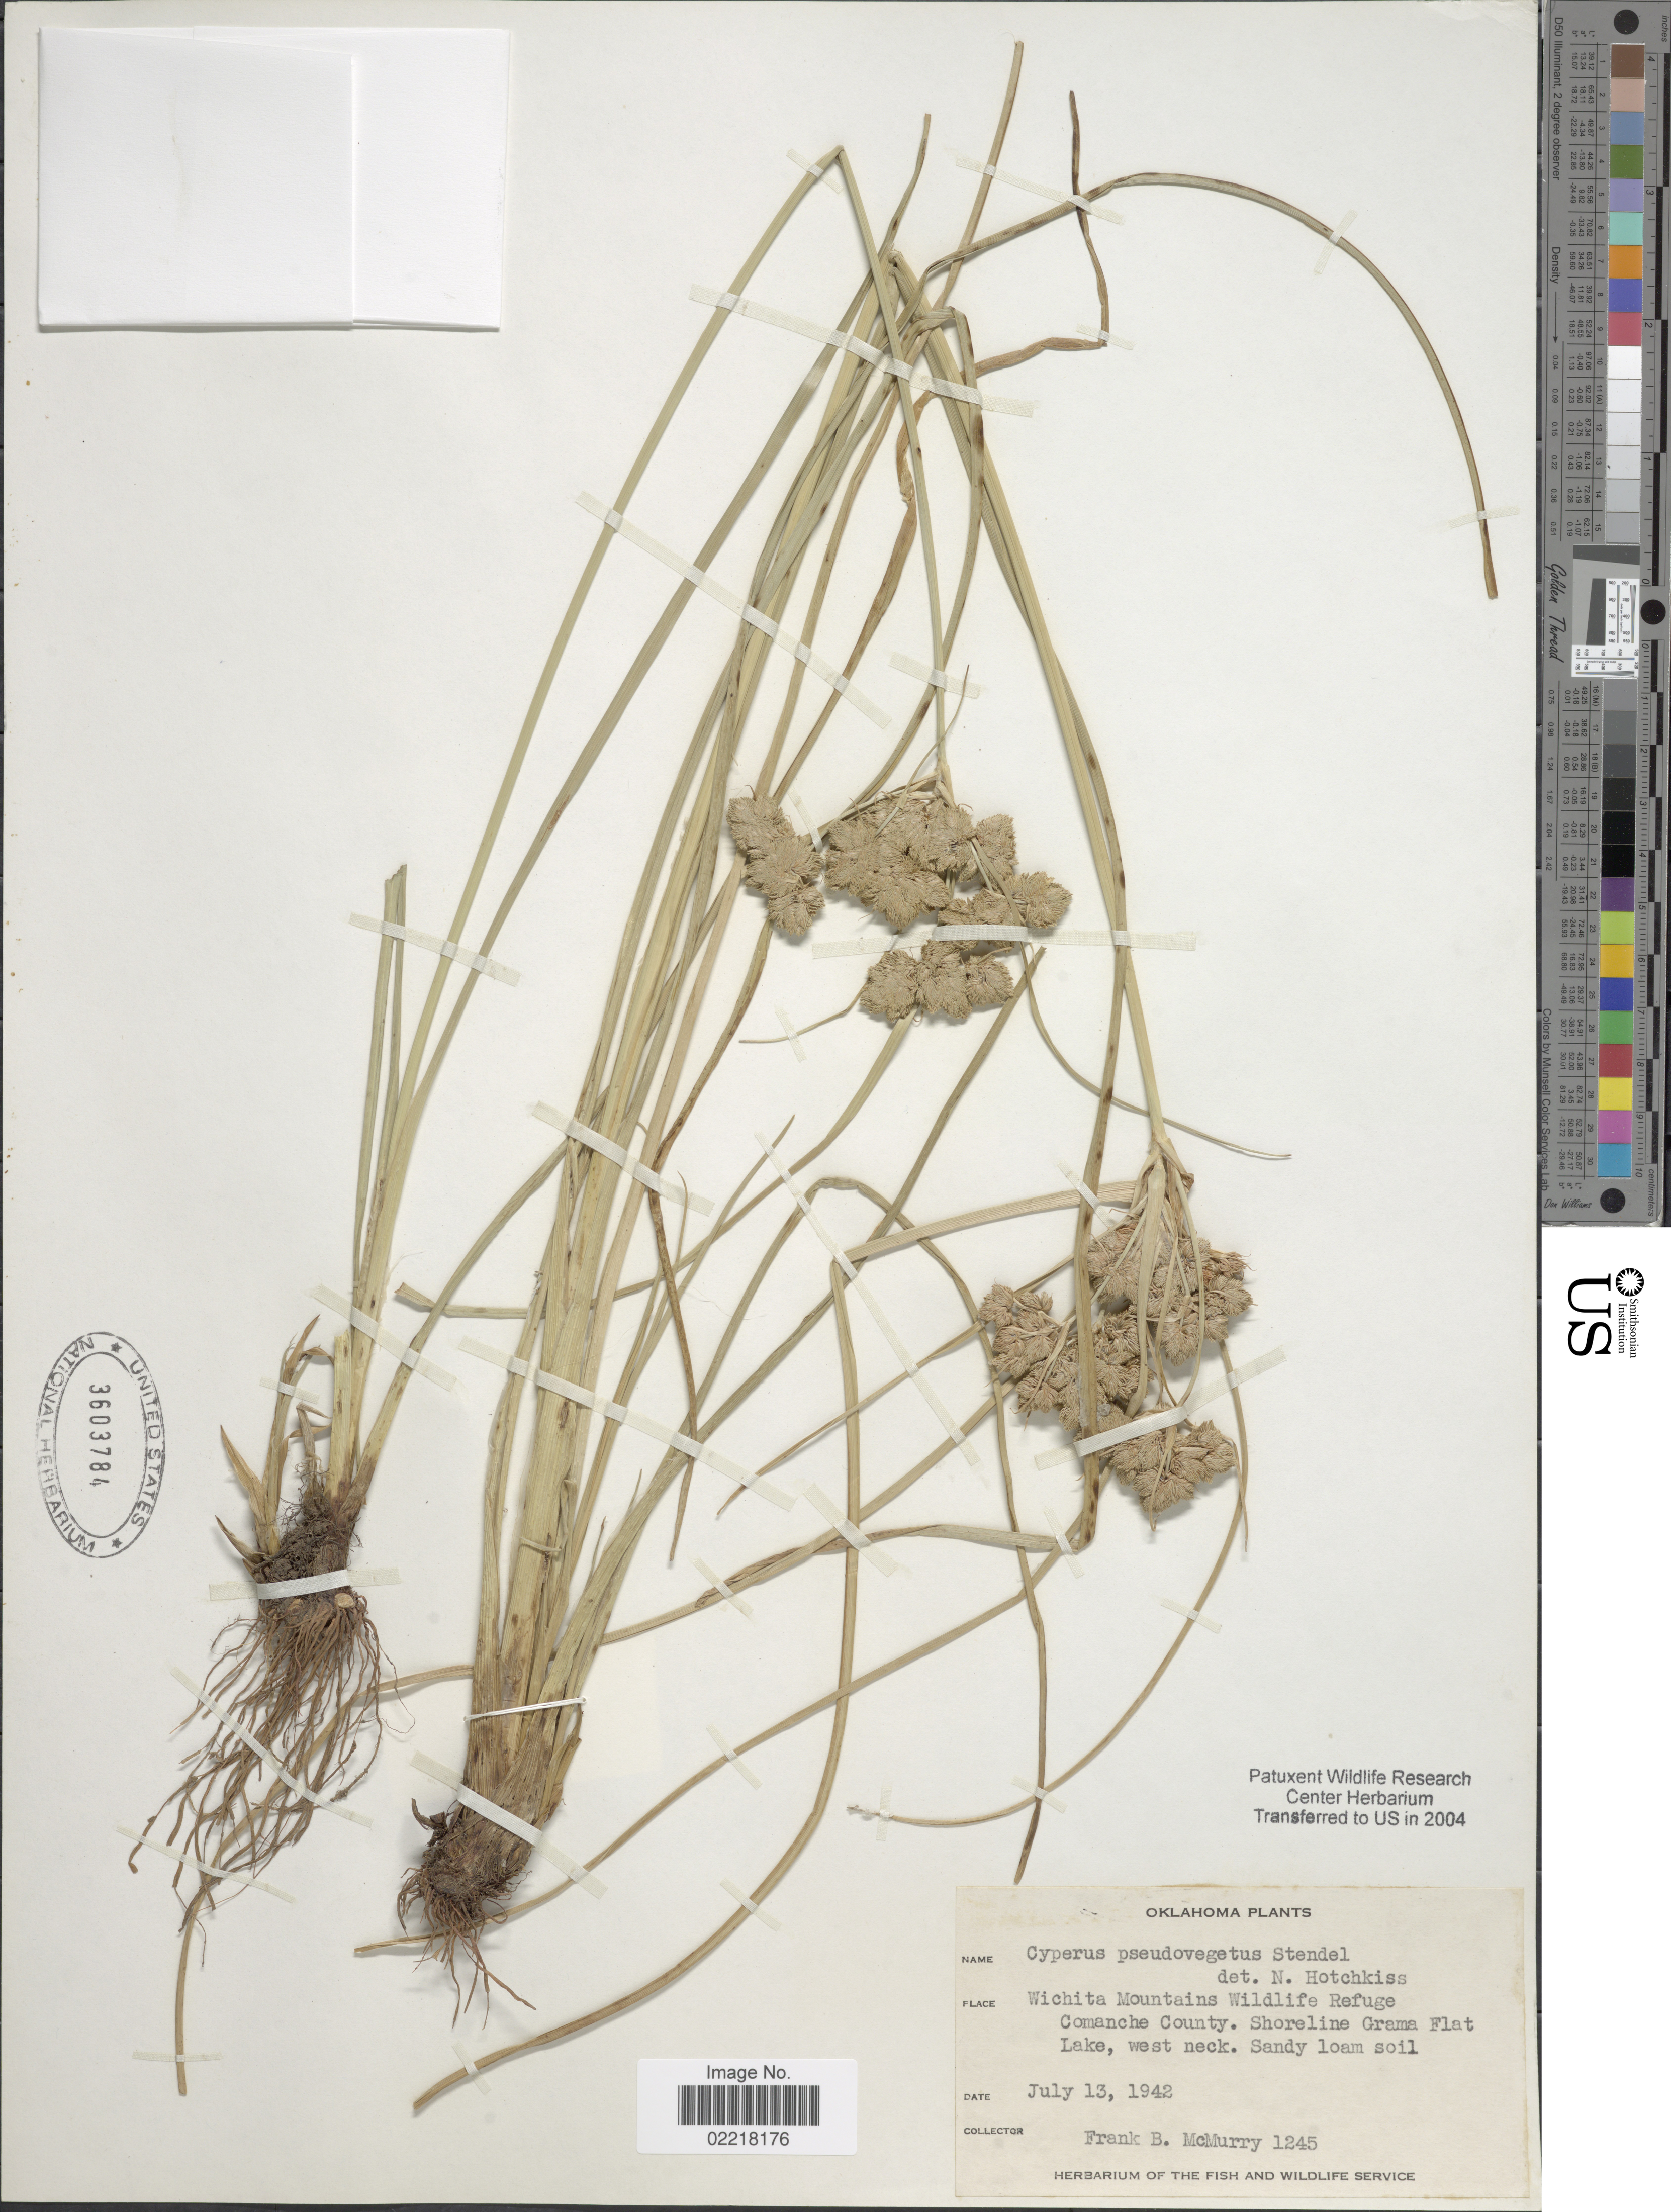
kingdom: Plantae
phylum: Tracheophyta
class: Liliopsida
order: Poales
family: Cyperaceae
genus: Cyperus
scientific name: Cyperus pseudovegetus Steud.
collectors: F. B. McMurry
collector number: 1245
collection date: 1942-07-13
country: United States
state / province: Oklahoma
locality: Wichita Mountains Wildlife Refuge Comanche County. Shoreline Grama Flat Lake, west neck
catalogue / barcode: US 3603784